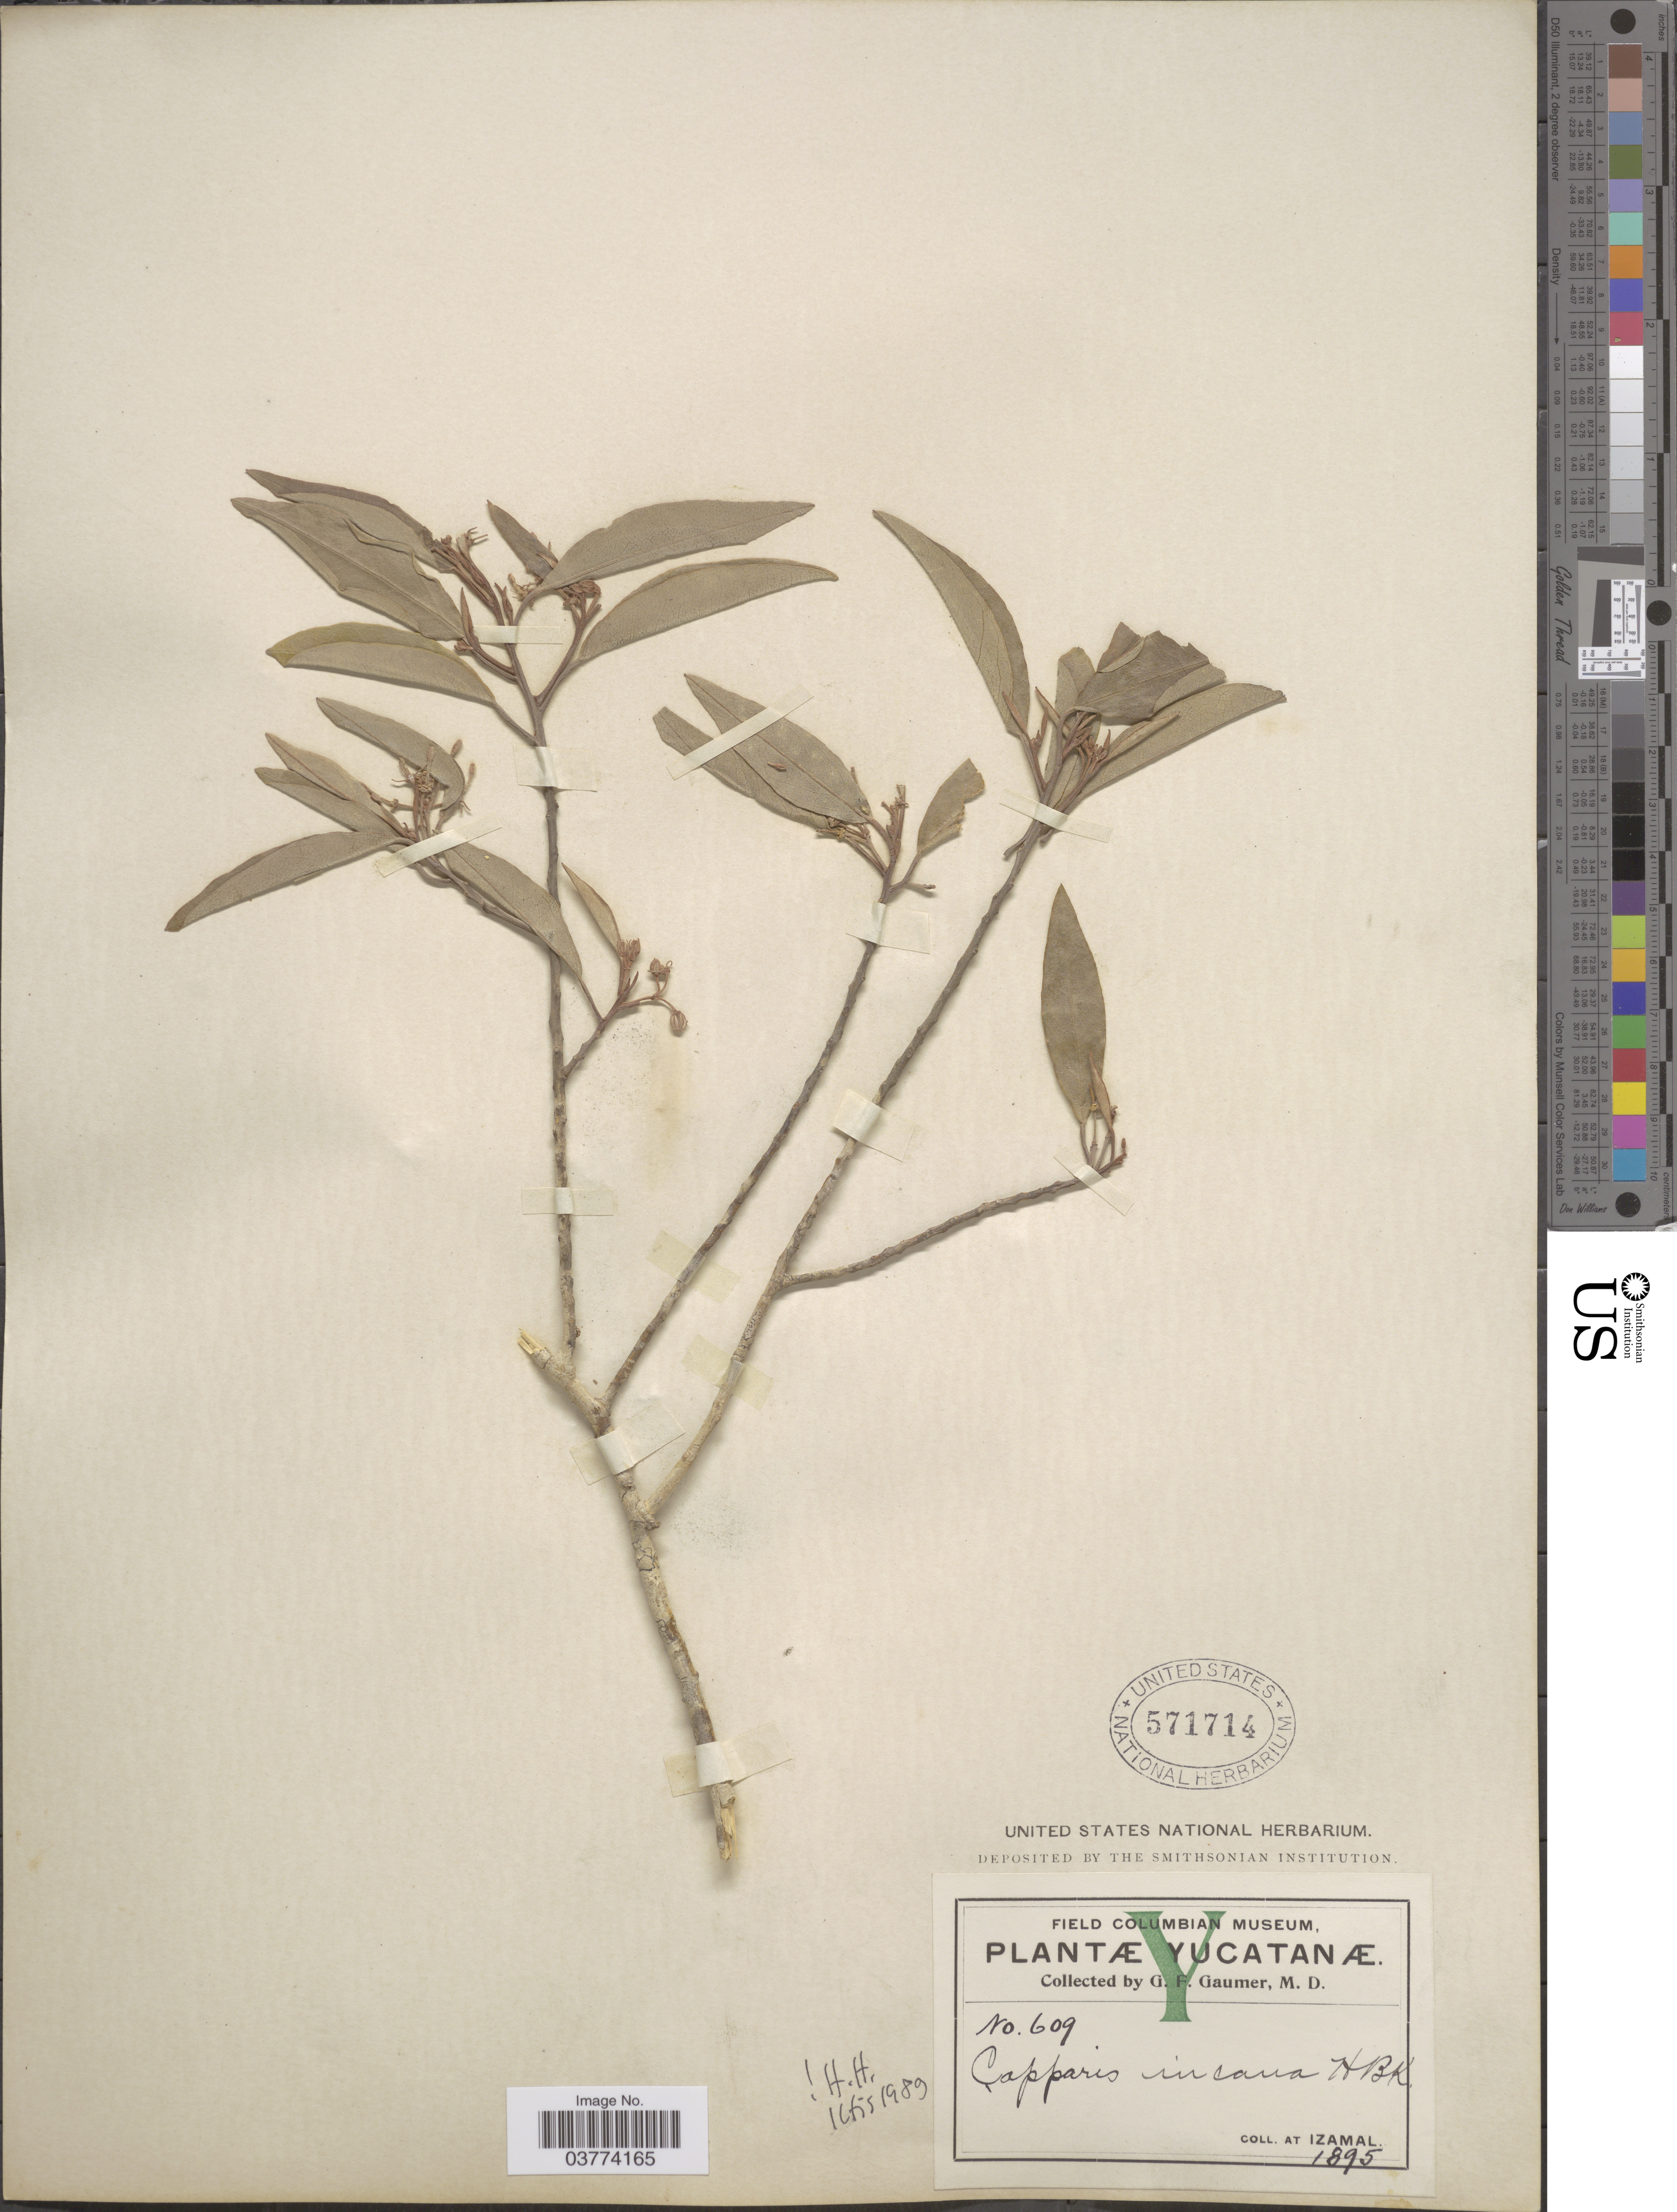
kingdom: Plantae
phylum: Tracheophyta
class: Magnoliopsida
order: Brassicales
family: Capparaceae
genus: Quadrella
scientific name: Quadrella incana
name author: (Kunth) Iltis & Cornejo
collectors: G. F. Gaumer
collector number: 609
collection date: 1895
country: Mexico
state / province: Yucatán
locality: Yucantanæ. Izamal.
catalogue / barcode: US 571714